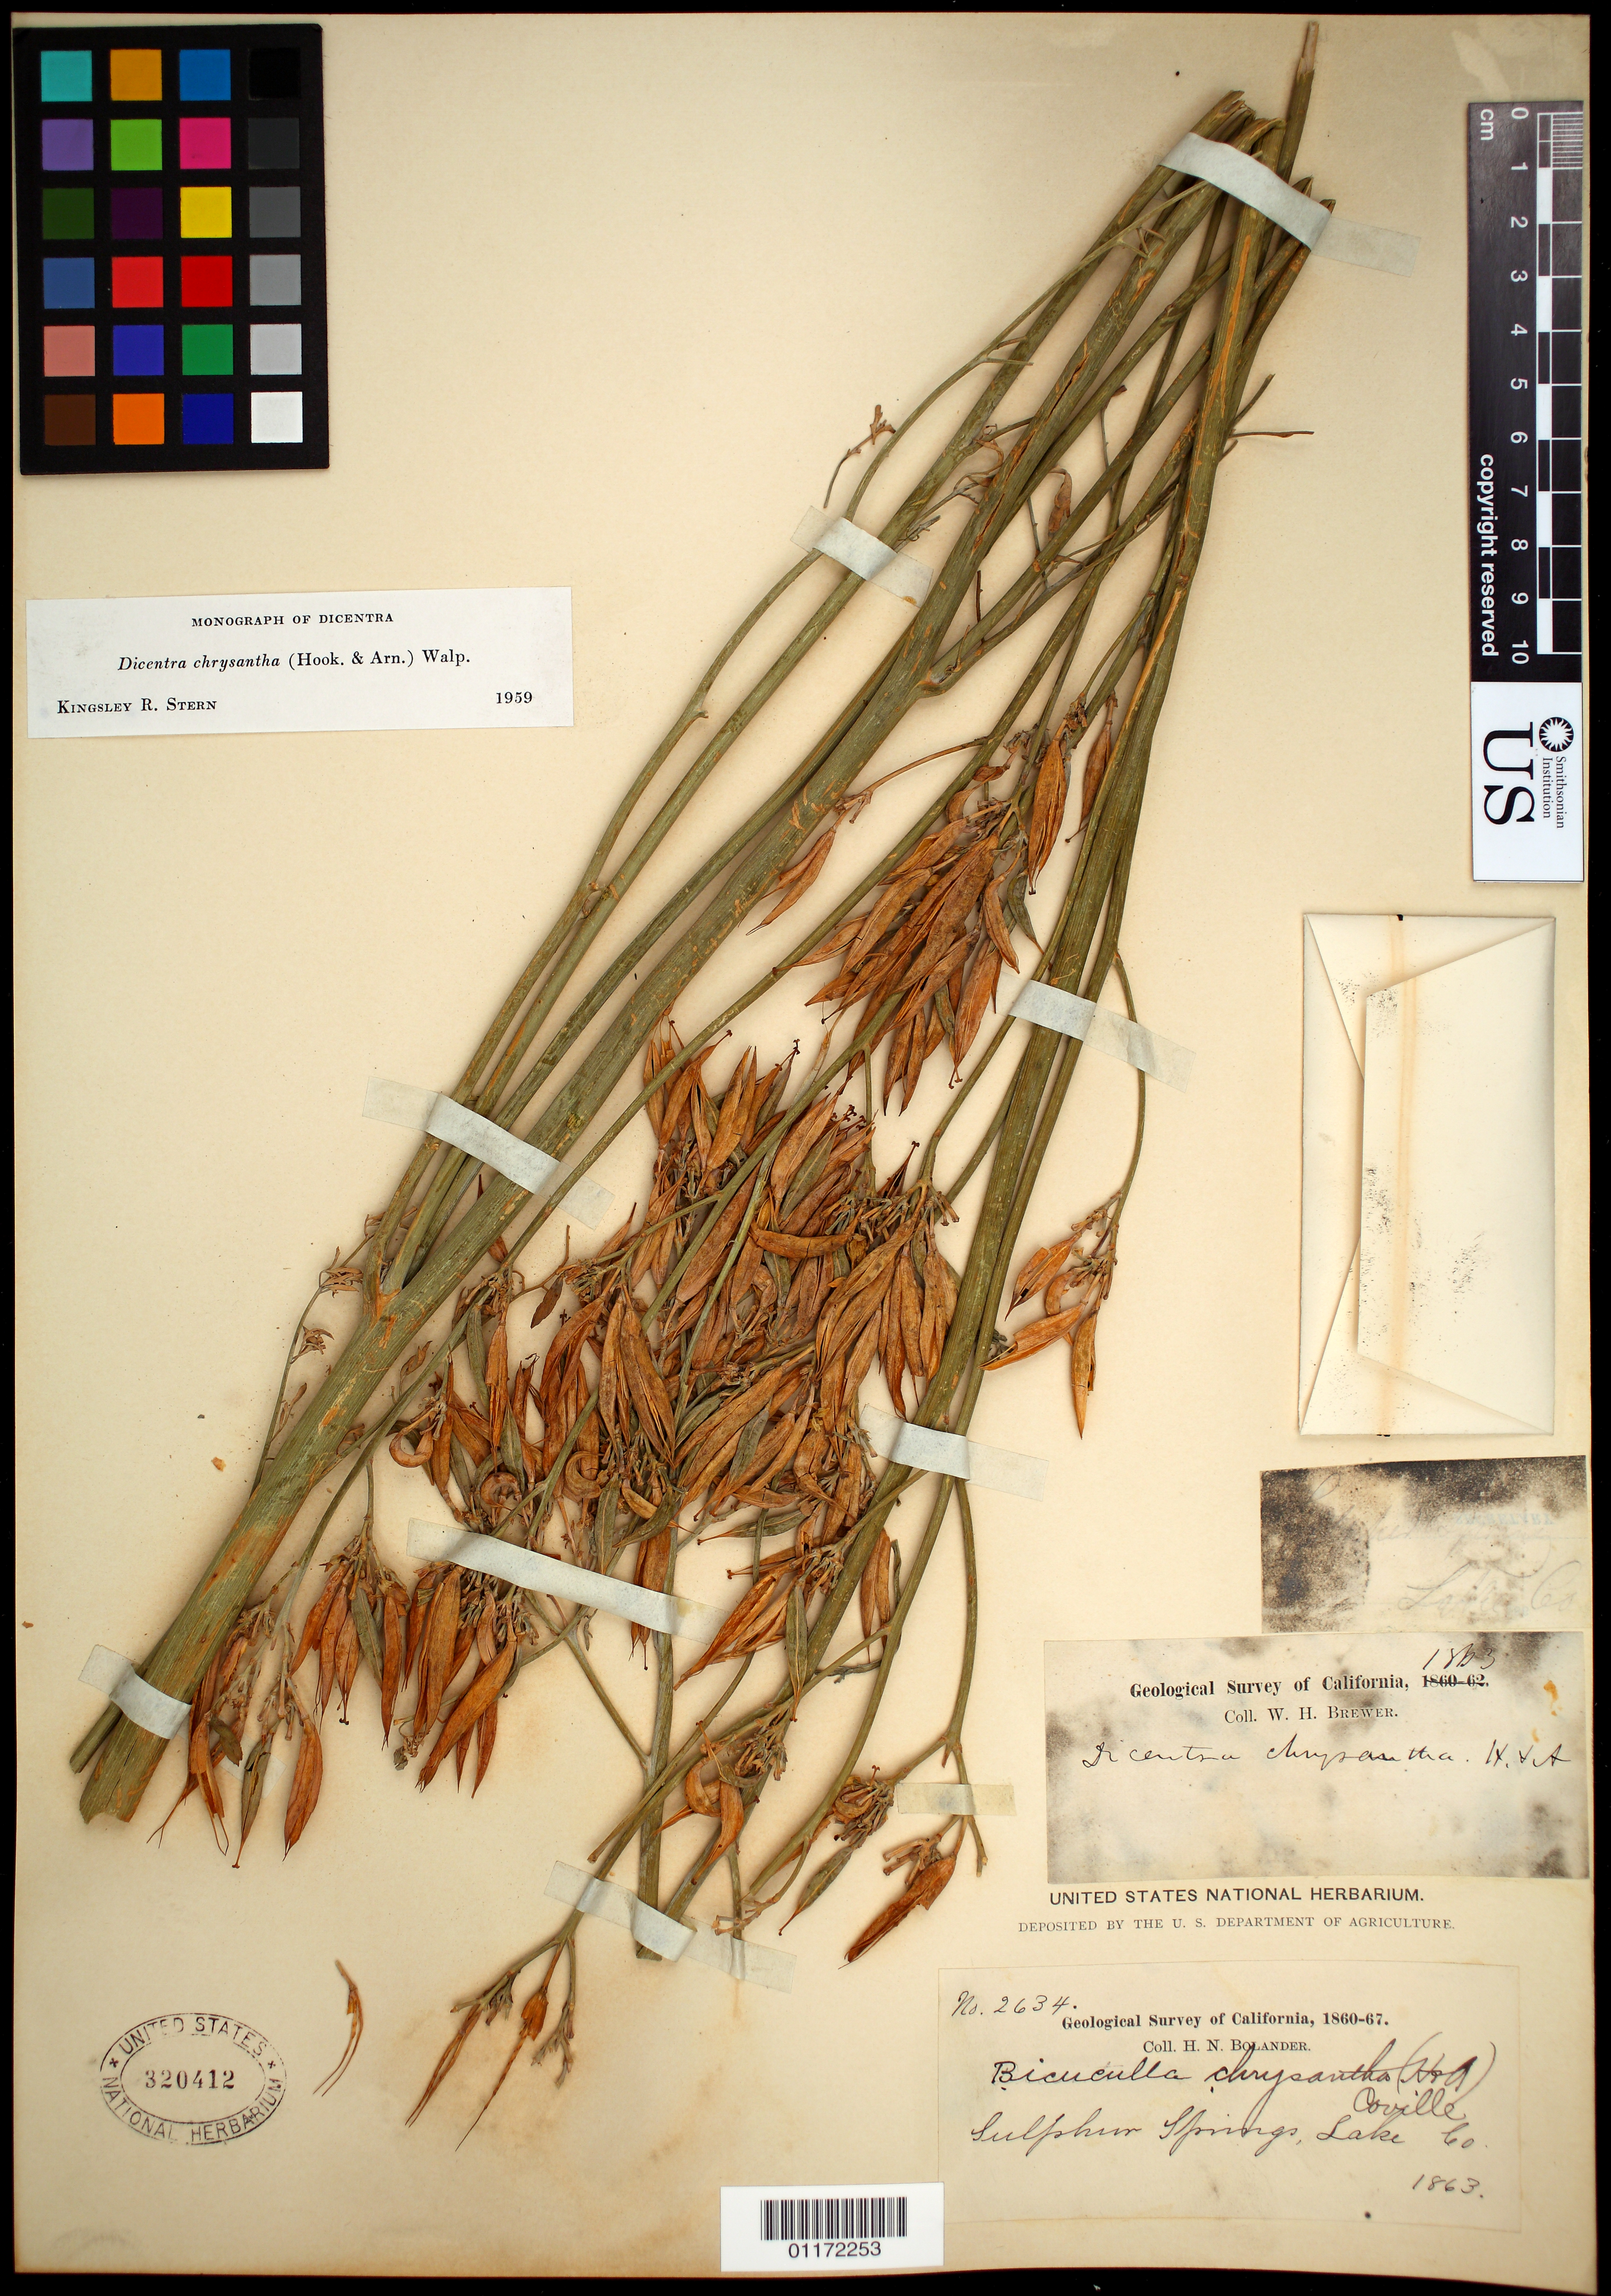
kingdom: Plantae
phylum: Tracheophyta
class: Magnoliopsida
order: Ranunculales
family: Papaveraceae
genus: Ehrendorferia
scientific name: Ehrendorferia chrysantha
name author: (Hook. & Arn.) Rylander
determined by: Strong, M. T., (US), Smithsonian Institution - National Museum of Natural History (UNITED STATES)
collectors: H. Bolander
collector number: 2634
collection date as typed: Sep 1863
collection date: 1863-09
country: United States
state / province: California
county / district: Lake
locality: Sulpur Springs.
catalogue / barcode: US 320412